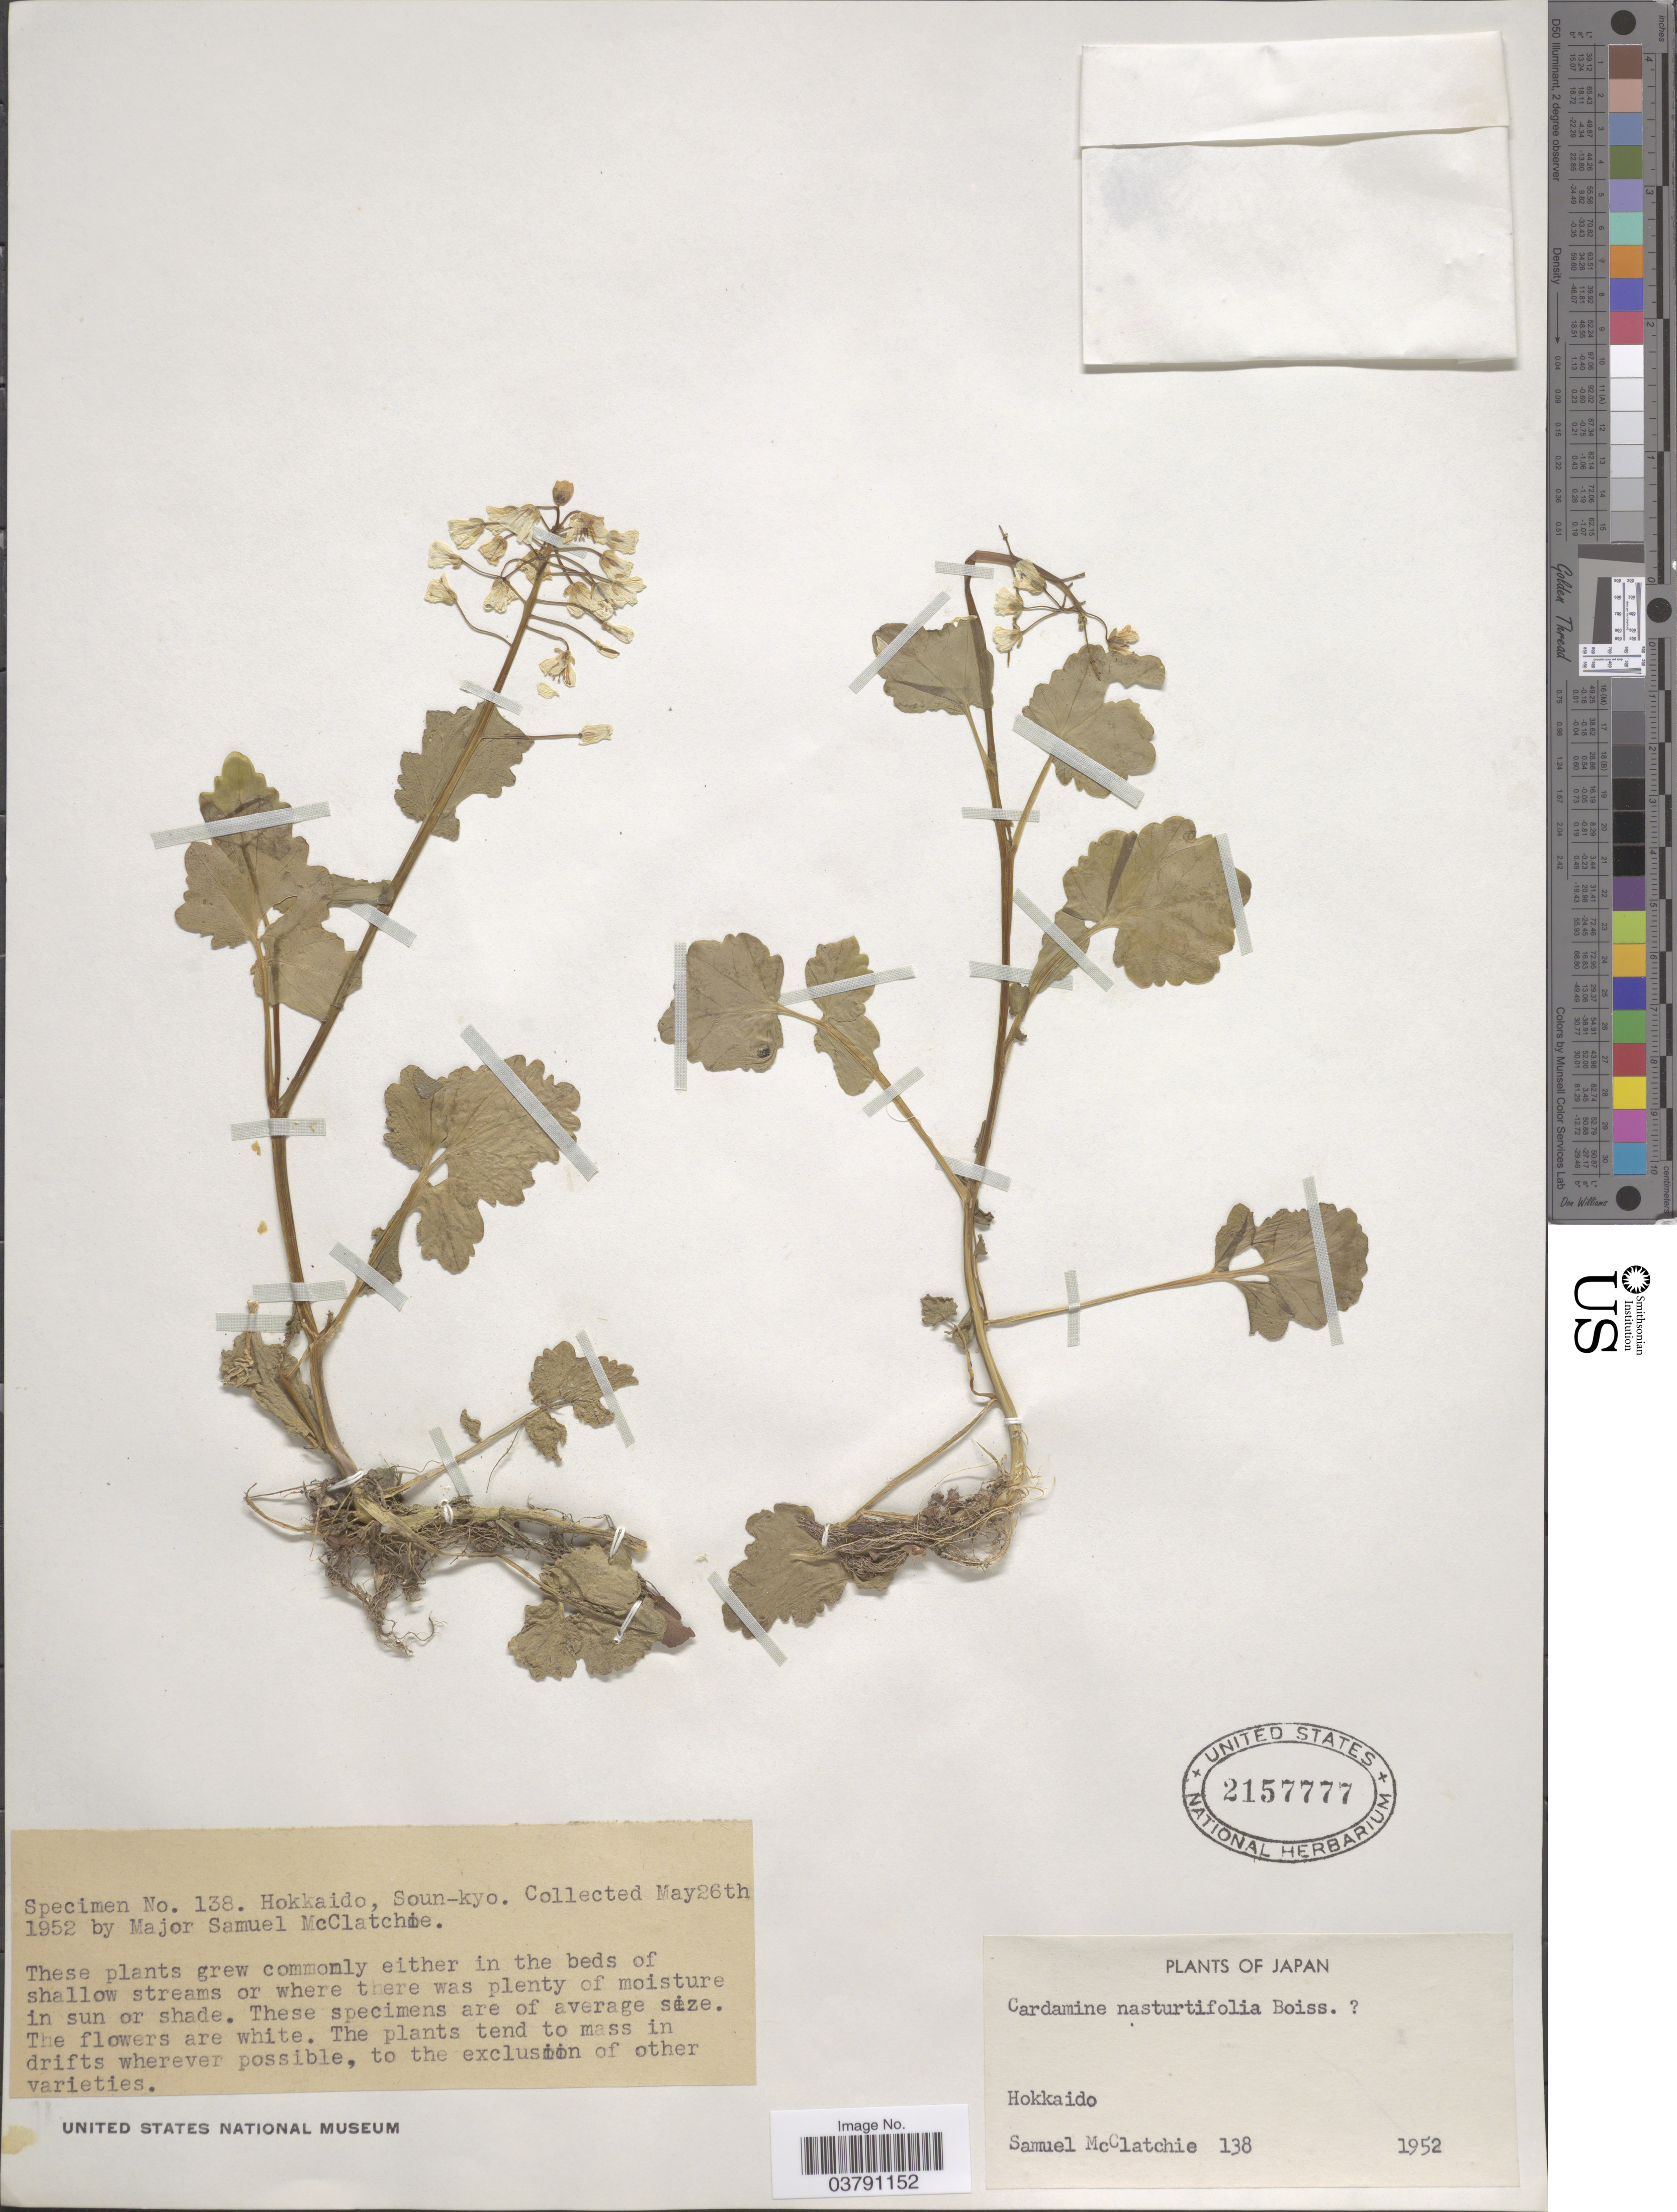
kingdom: Plantae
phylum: Tracheophyta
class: Magnoliopsida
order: Brassicales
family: Brassicaceae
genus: Cardamine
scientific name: Cardamine nasturtiifolia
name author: Steud.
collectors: S. McClatchie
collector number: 138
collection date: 1952-05-26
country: Japan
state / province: Hokkaidō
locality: Soun-kyo.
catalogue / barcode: US 2157777